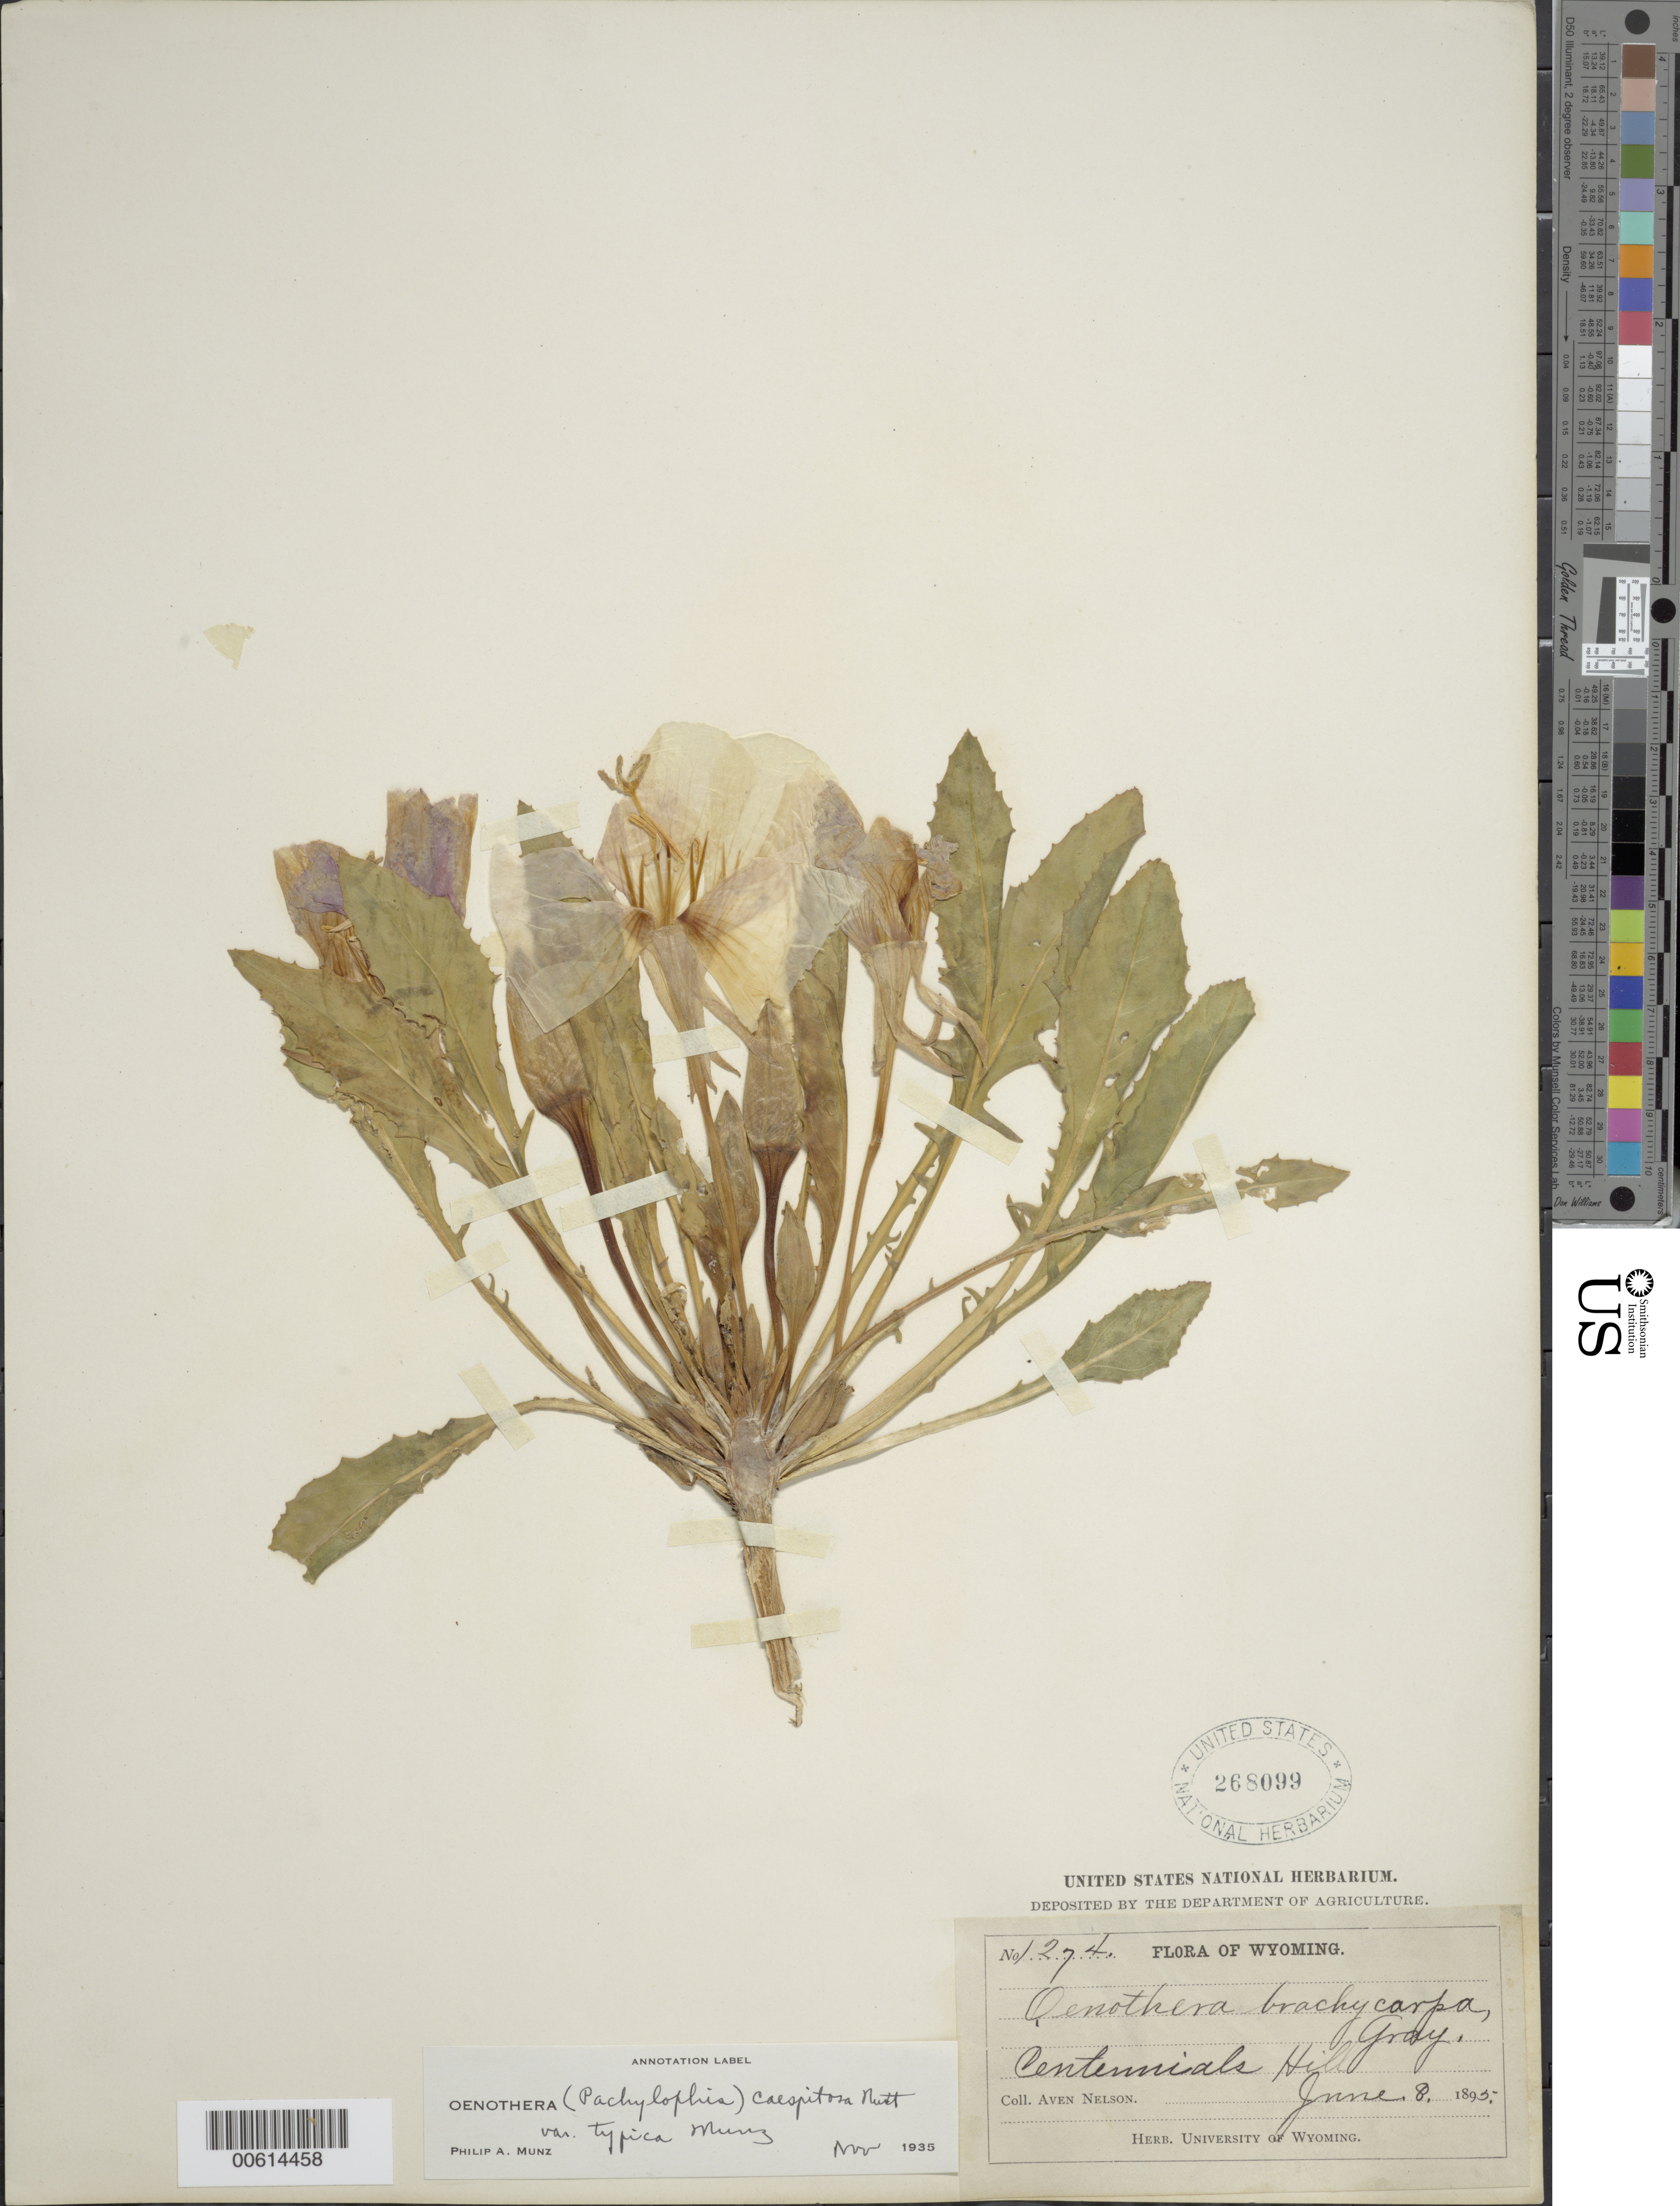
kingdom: Plantae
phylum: Tracheophyta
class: Magnoliopsida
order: Myrtales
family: Onagraceae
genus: Oenothera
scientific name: Oenothera cespitosa subsp. cespitosa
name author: Nutt.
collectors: A. Nelson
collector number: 1274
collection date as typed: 08 Jun 1895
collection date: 1895-06-08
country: United States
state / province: Wyoming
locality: Centennials Hill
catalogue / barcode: US 268099